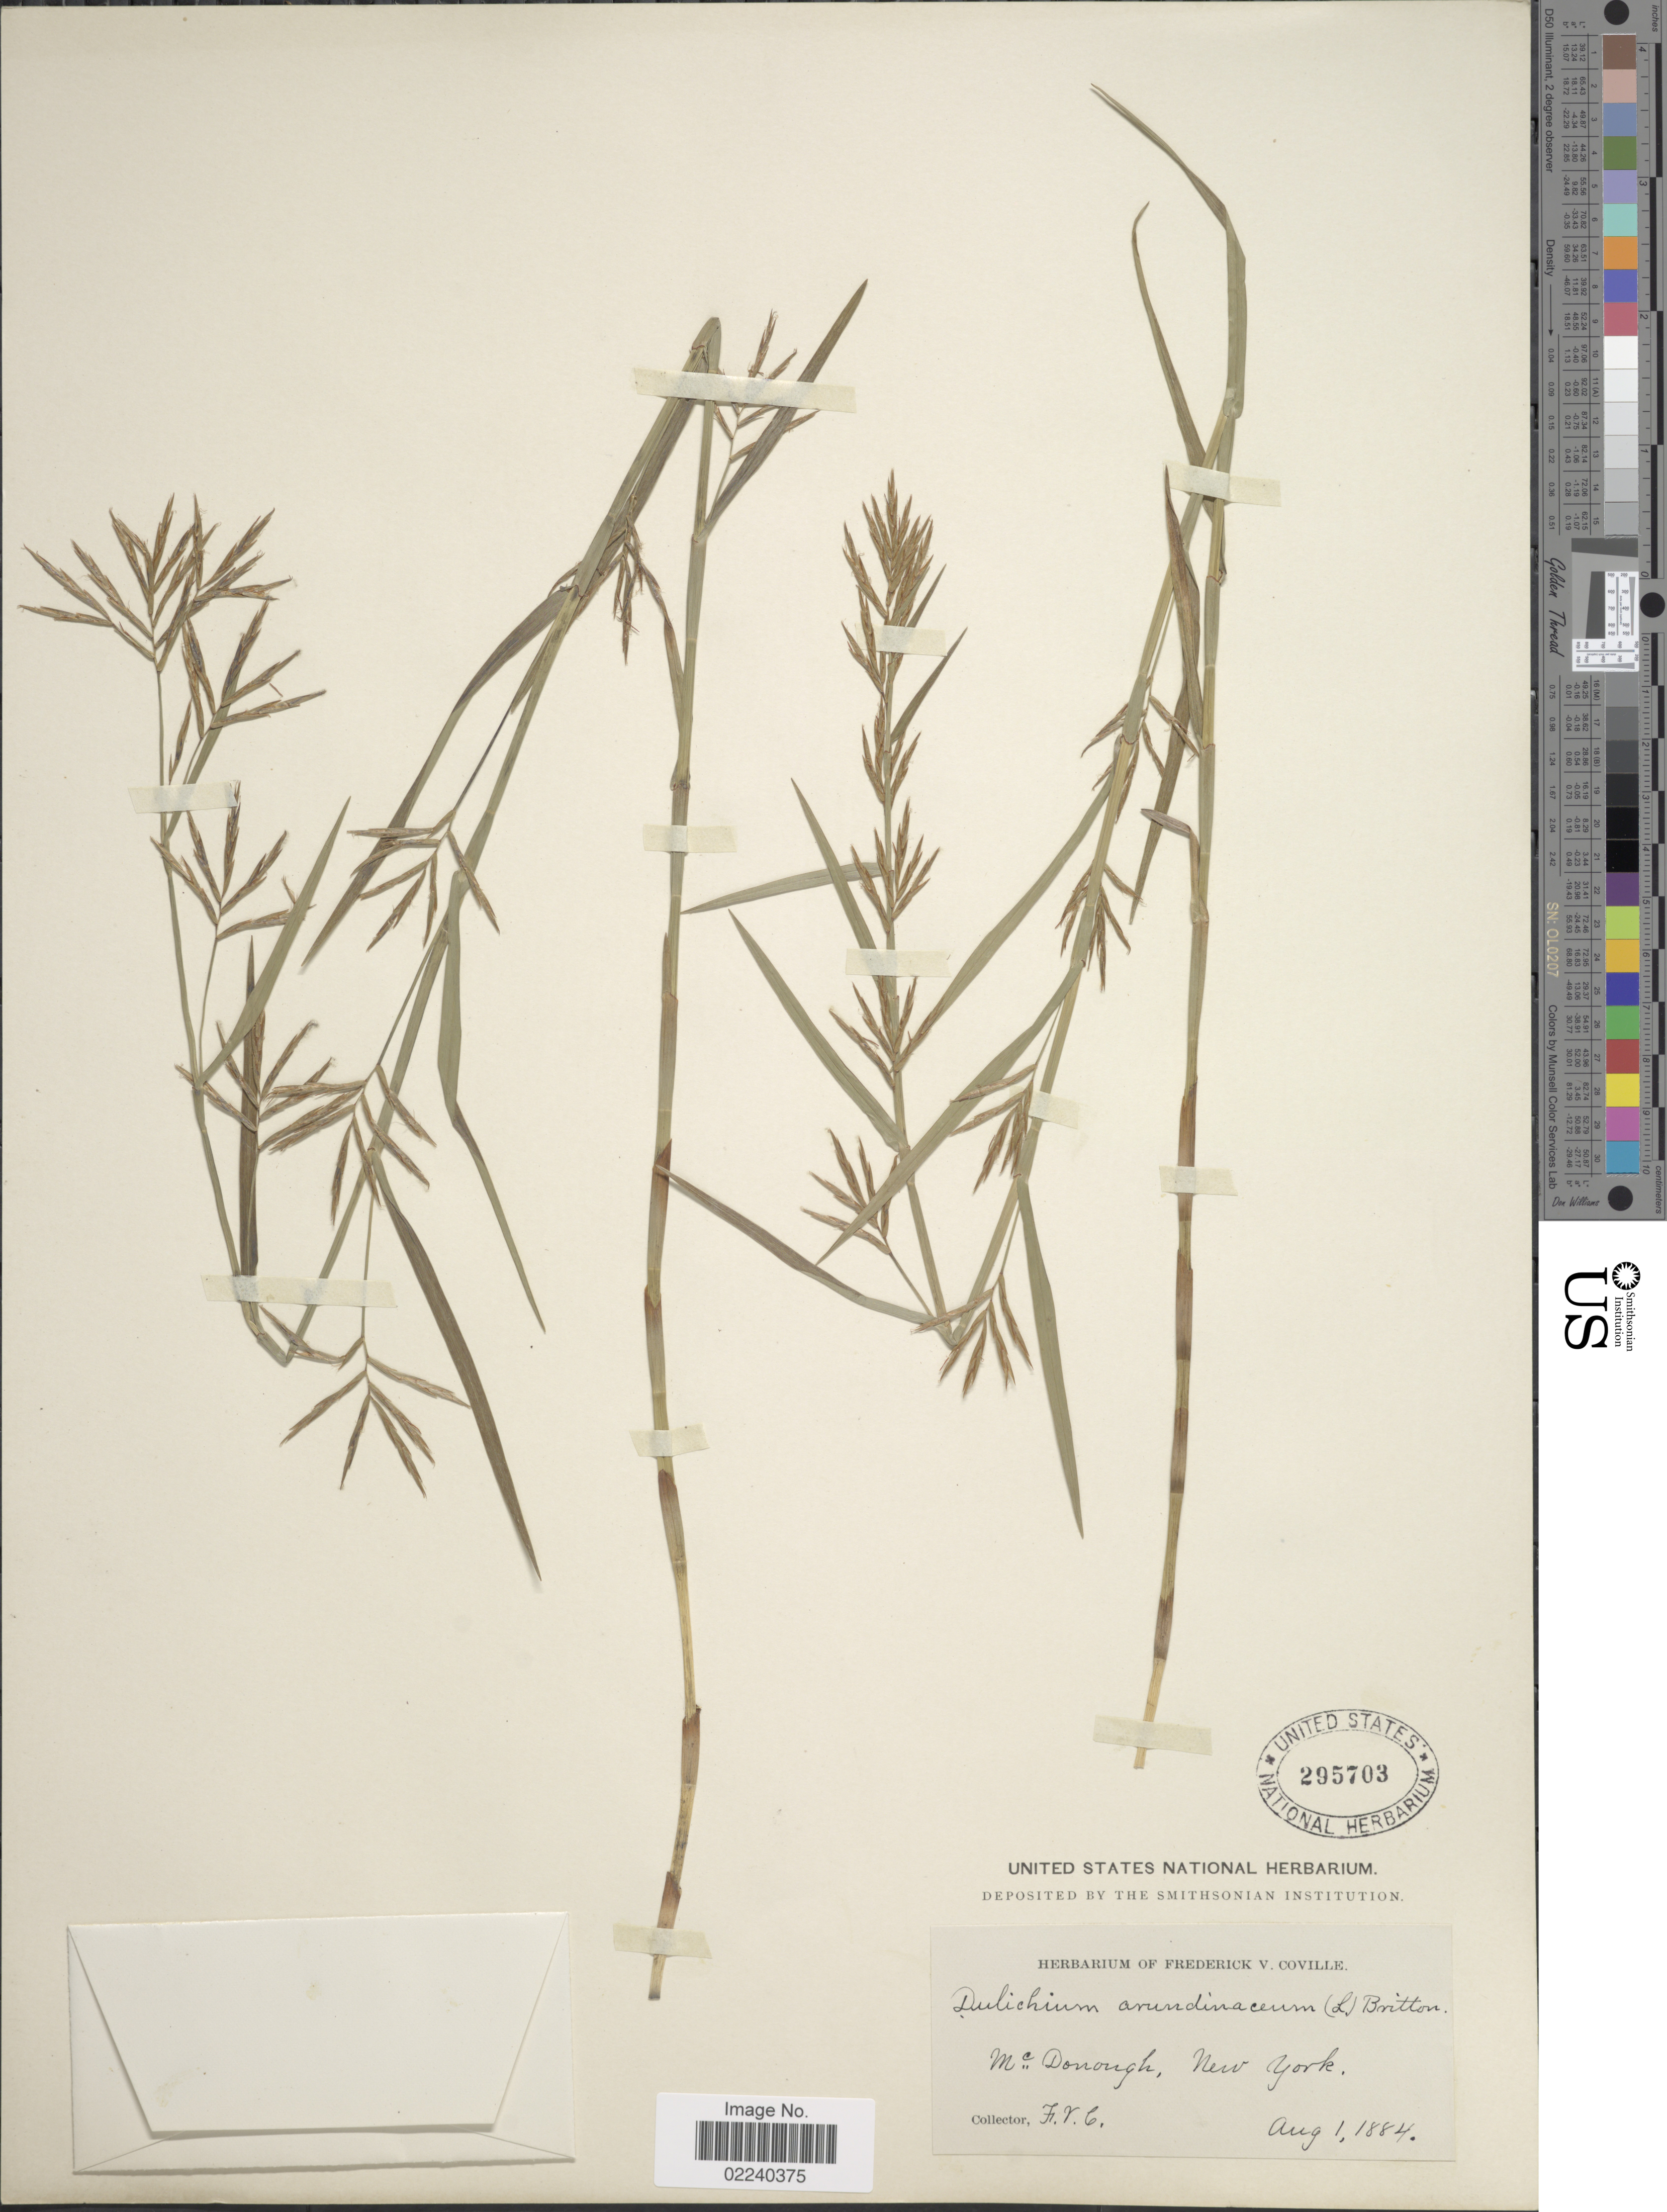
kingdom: Plantae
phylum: Tracheophyta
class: Liliopsida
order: Poales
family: Cyperaceae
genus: Dulichium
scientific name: Dulichium arundinaceum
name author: (L.) Britton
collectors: F. V. Coville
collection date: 1884-08-01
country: United States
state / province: New York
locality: McDonough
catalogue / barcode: US 295703